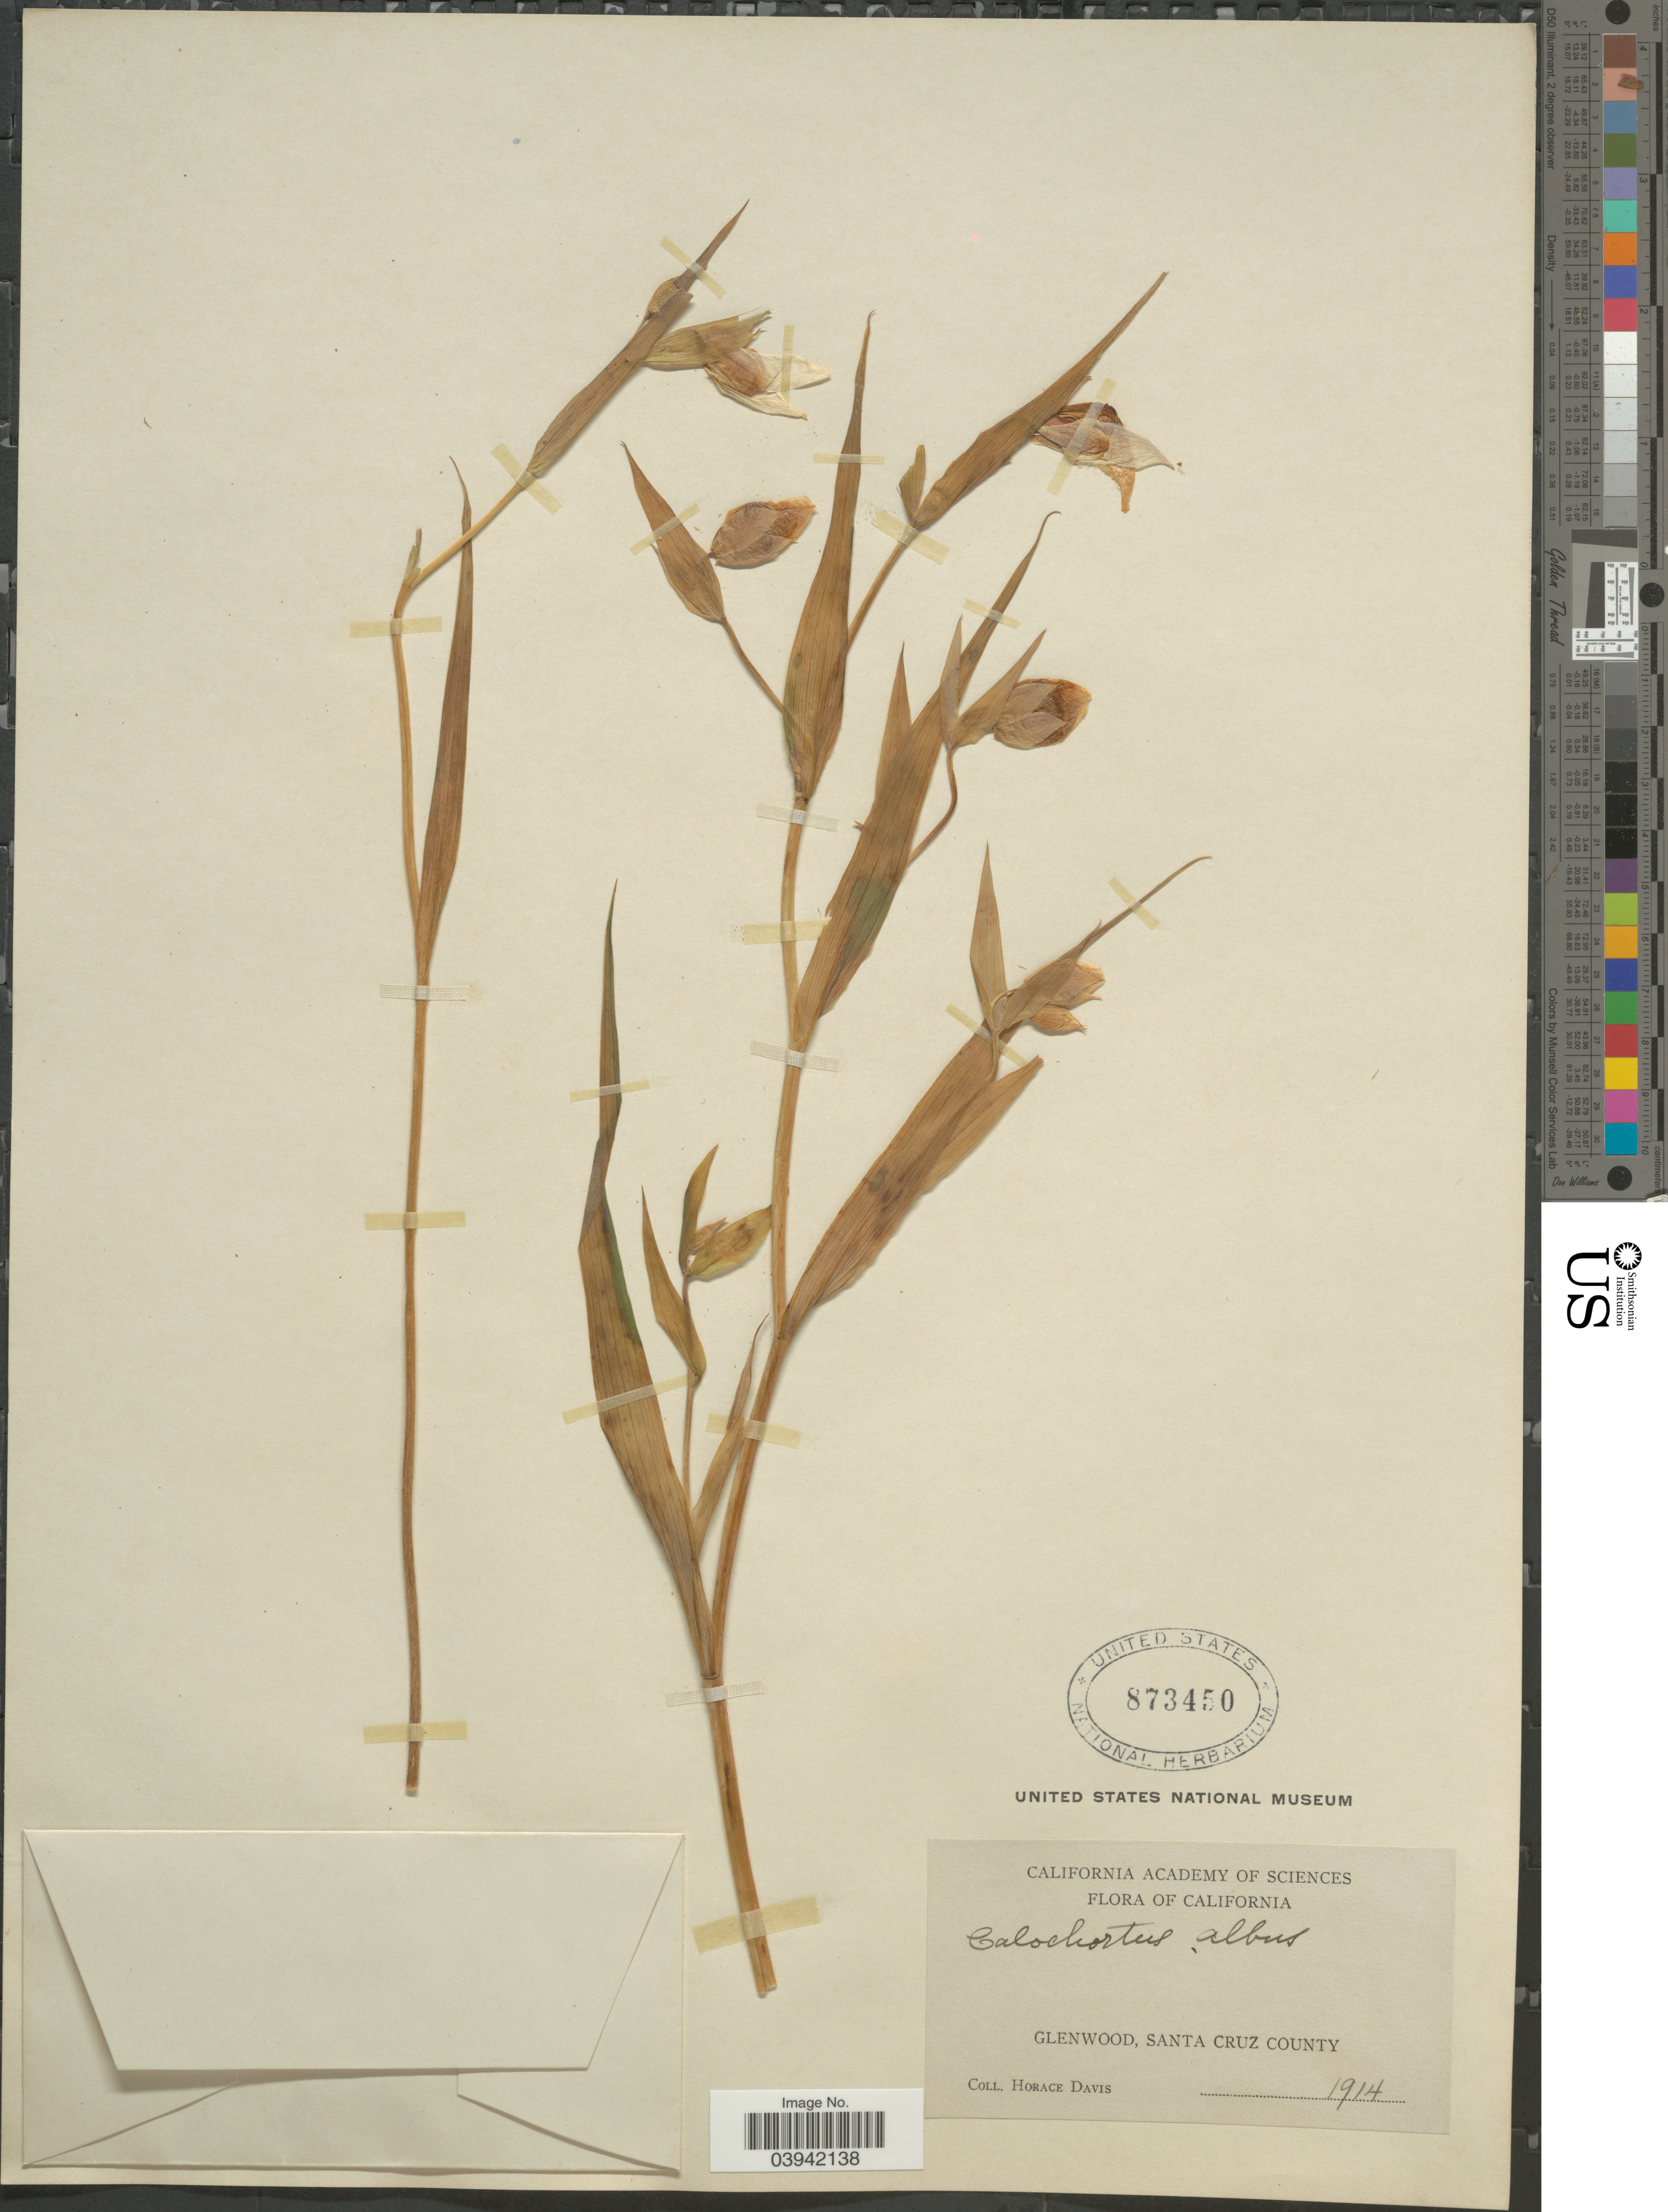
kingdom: Plantae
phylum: Tracheophyta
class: Liliopsida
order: Liliales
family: Liliaceae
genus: Calochortus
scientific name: Calochortus albus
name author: (Benth.) Douglas ex Benth.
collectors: H. Davis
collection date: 1914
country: United States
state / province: California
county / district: Santa Cruz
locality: Glenwood, Santa Cruz County.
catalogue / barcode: US 873450